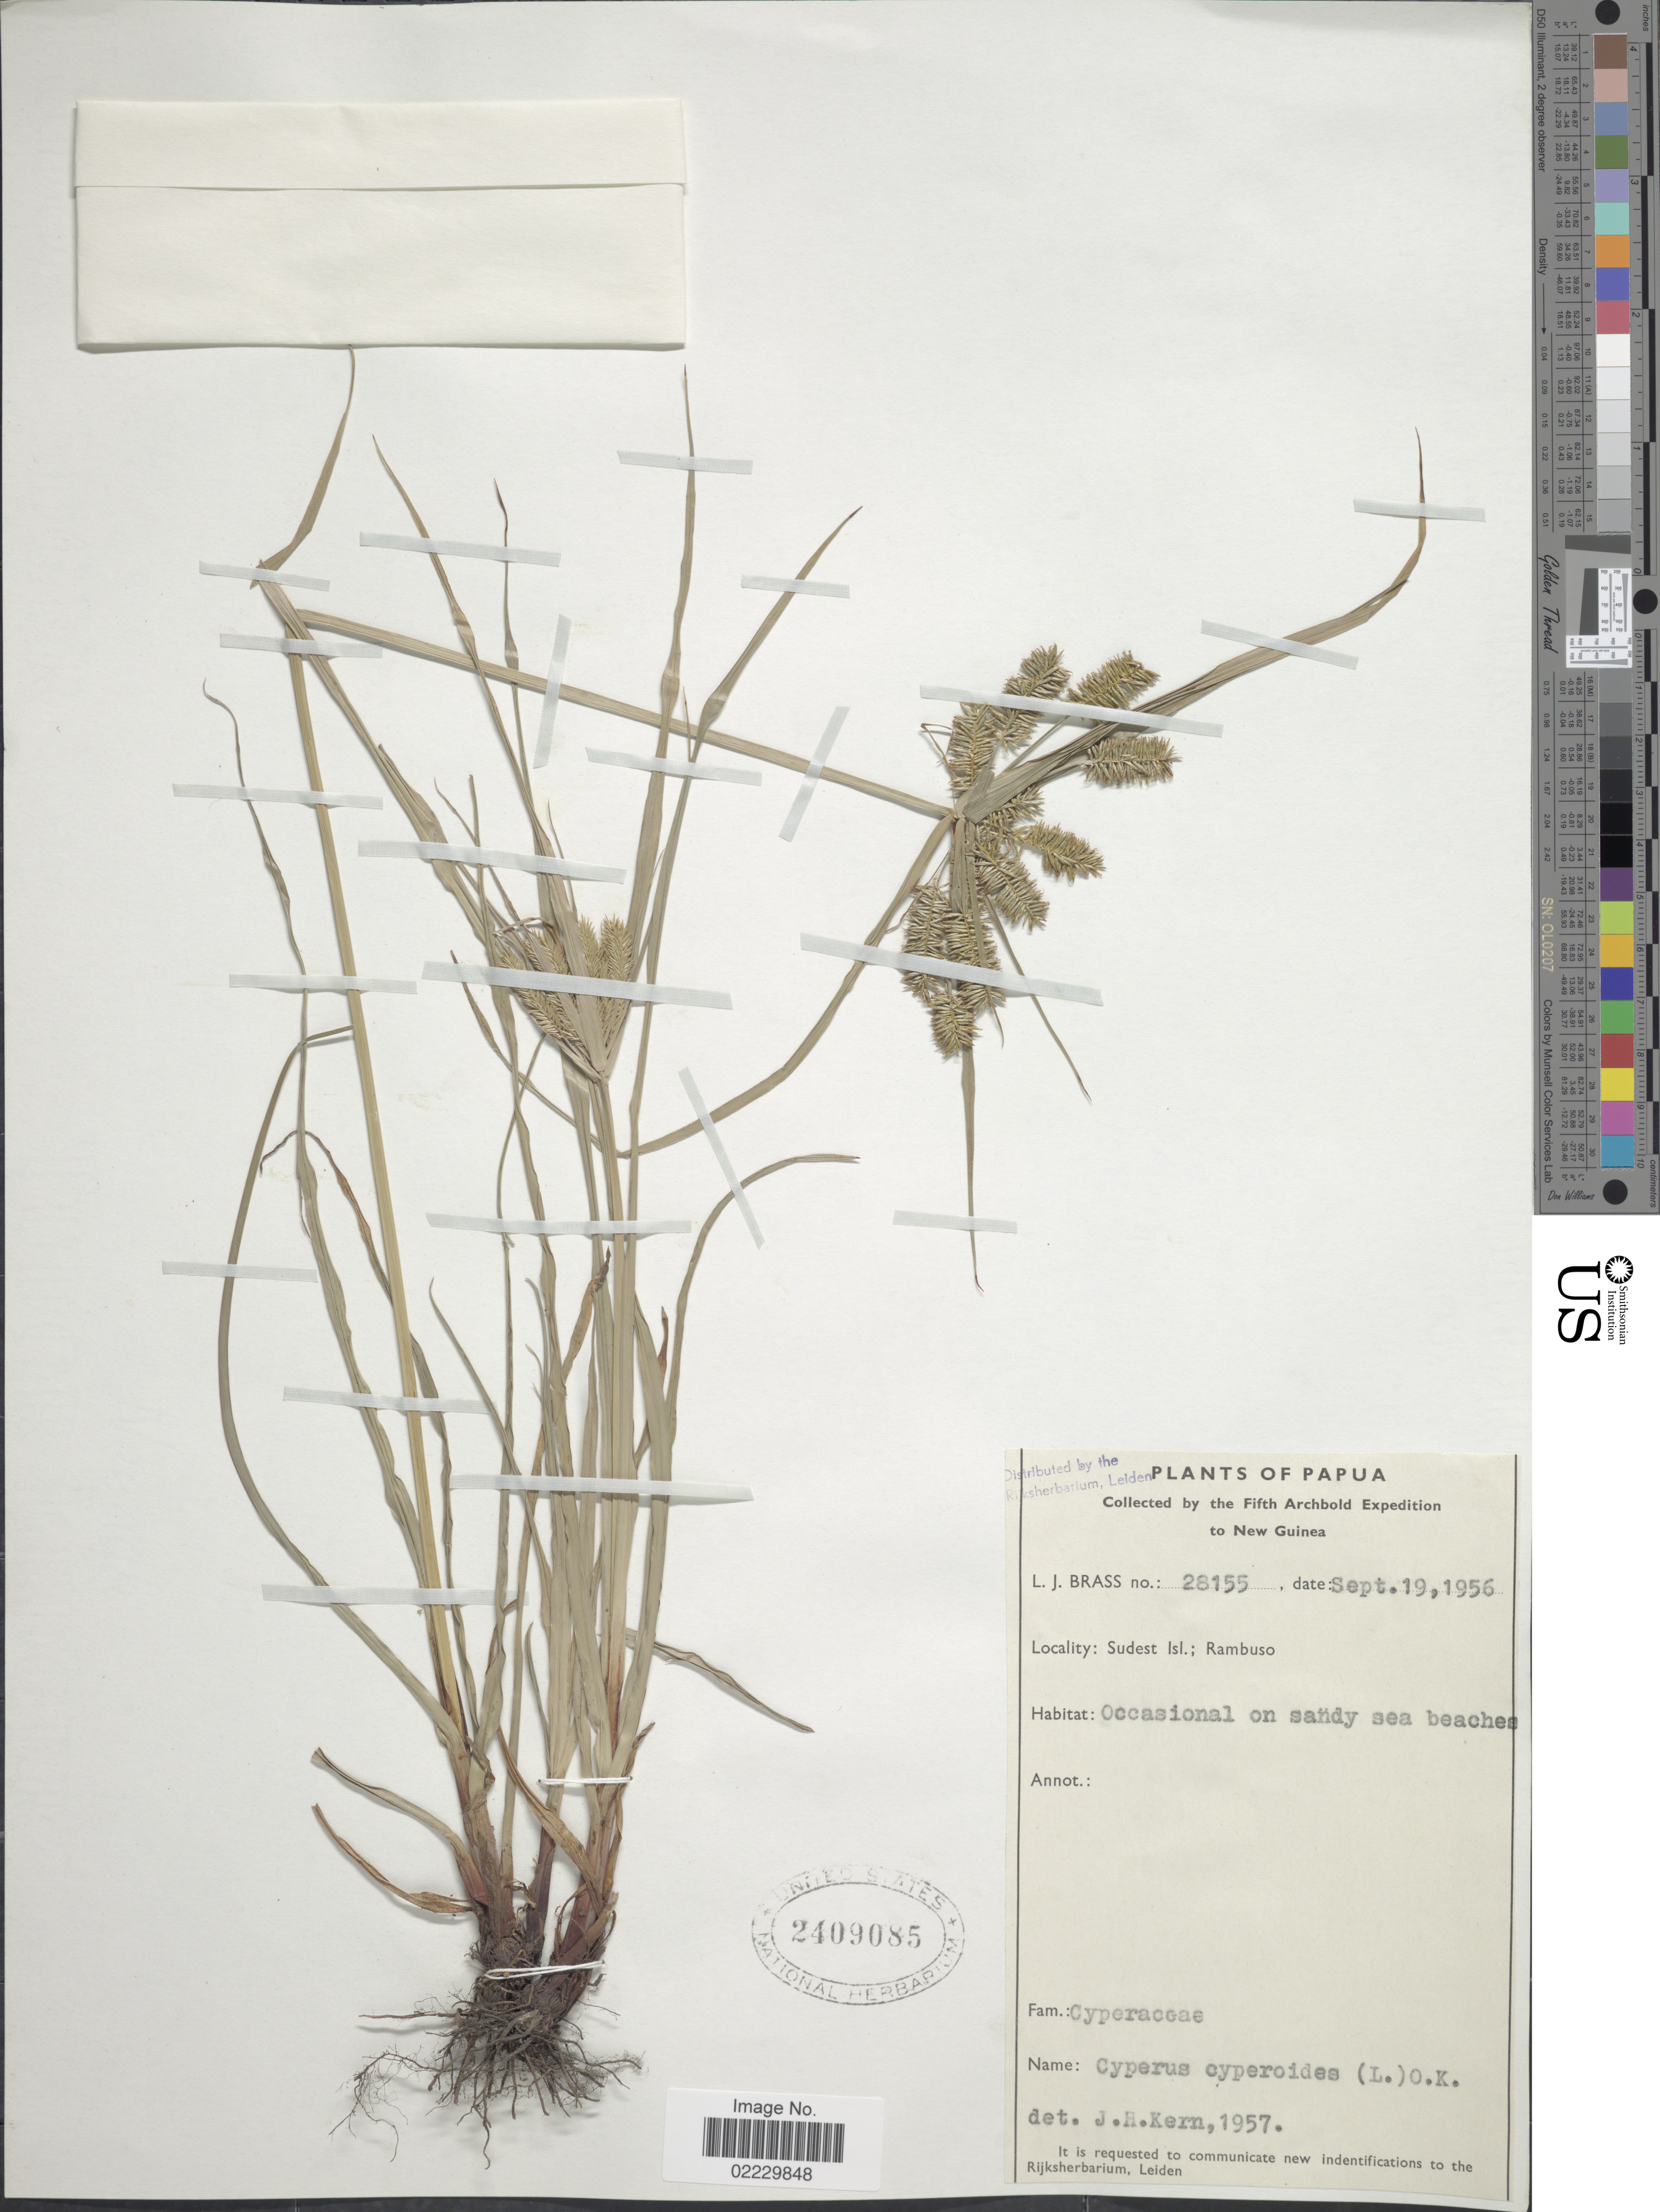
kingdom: Plantae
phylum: Tracheophyta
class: Liliopsida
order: Poales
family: Cyperaceae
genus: Cyperus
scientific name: Cyperus cyperoides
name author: (L.) Kuntze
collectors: L. J. Brass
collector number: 28155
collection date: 1956-09-19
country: Papua New Guinea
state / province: Milne Bay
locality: Sudest Isl.; Rambuso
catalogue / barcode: US 2409085